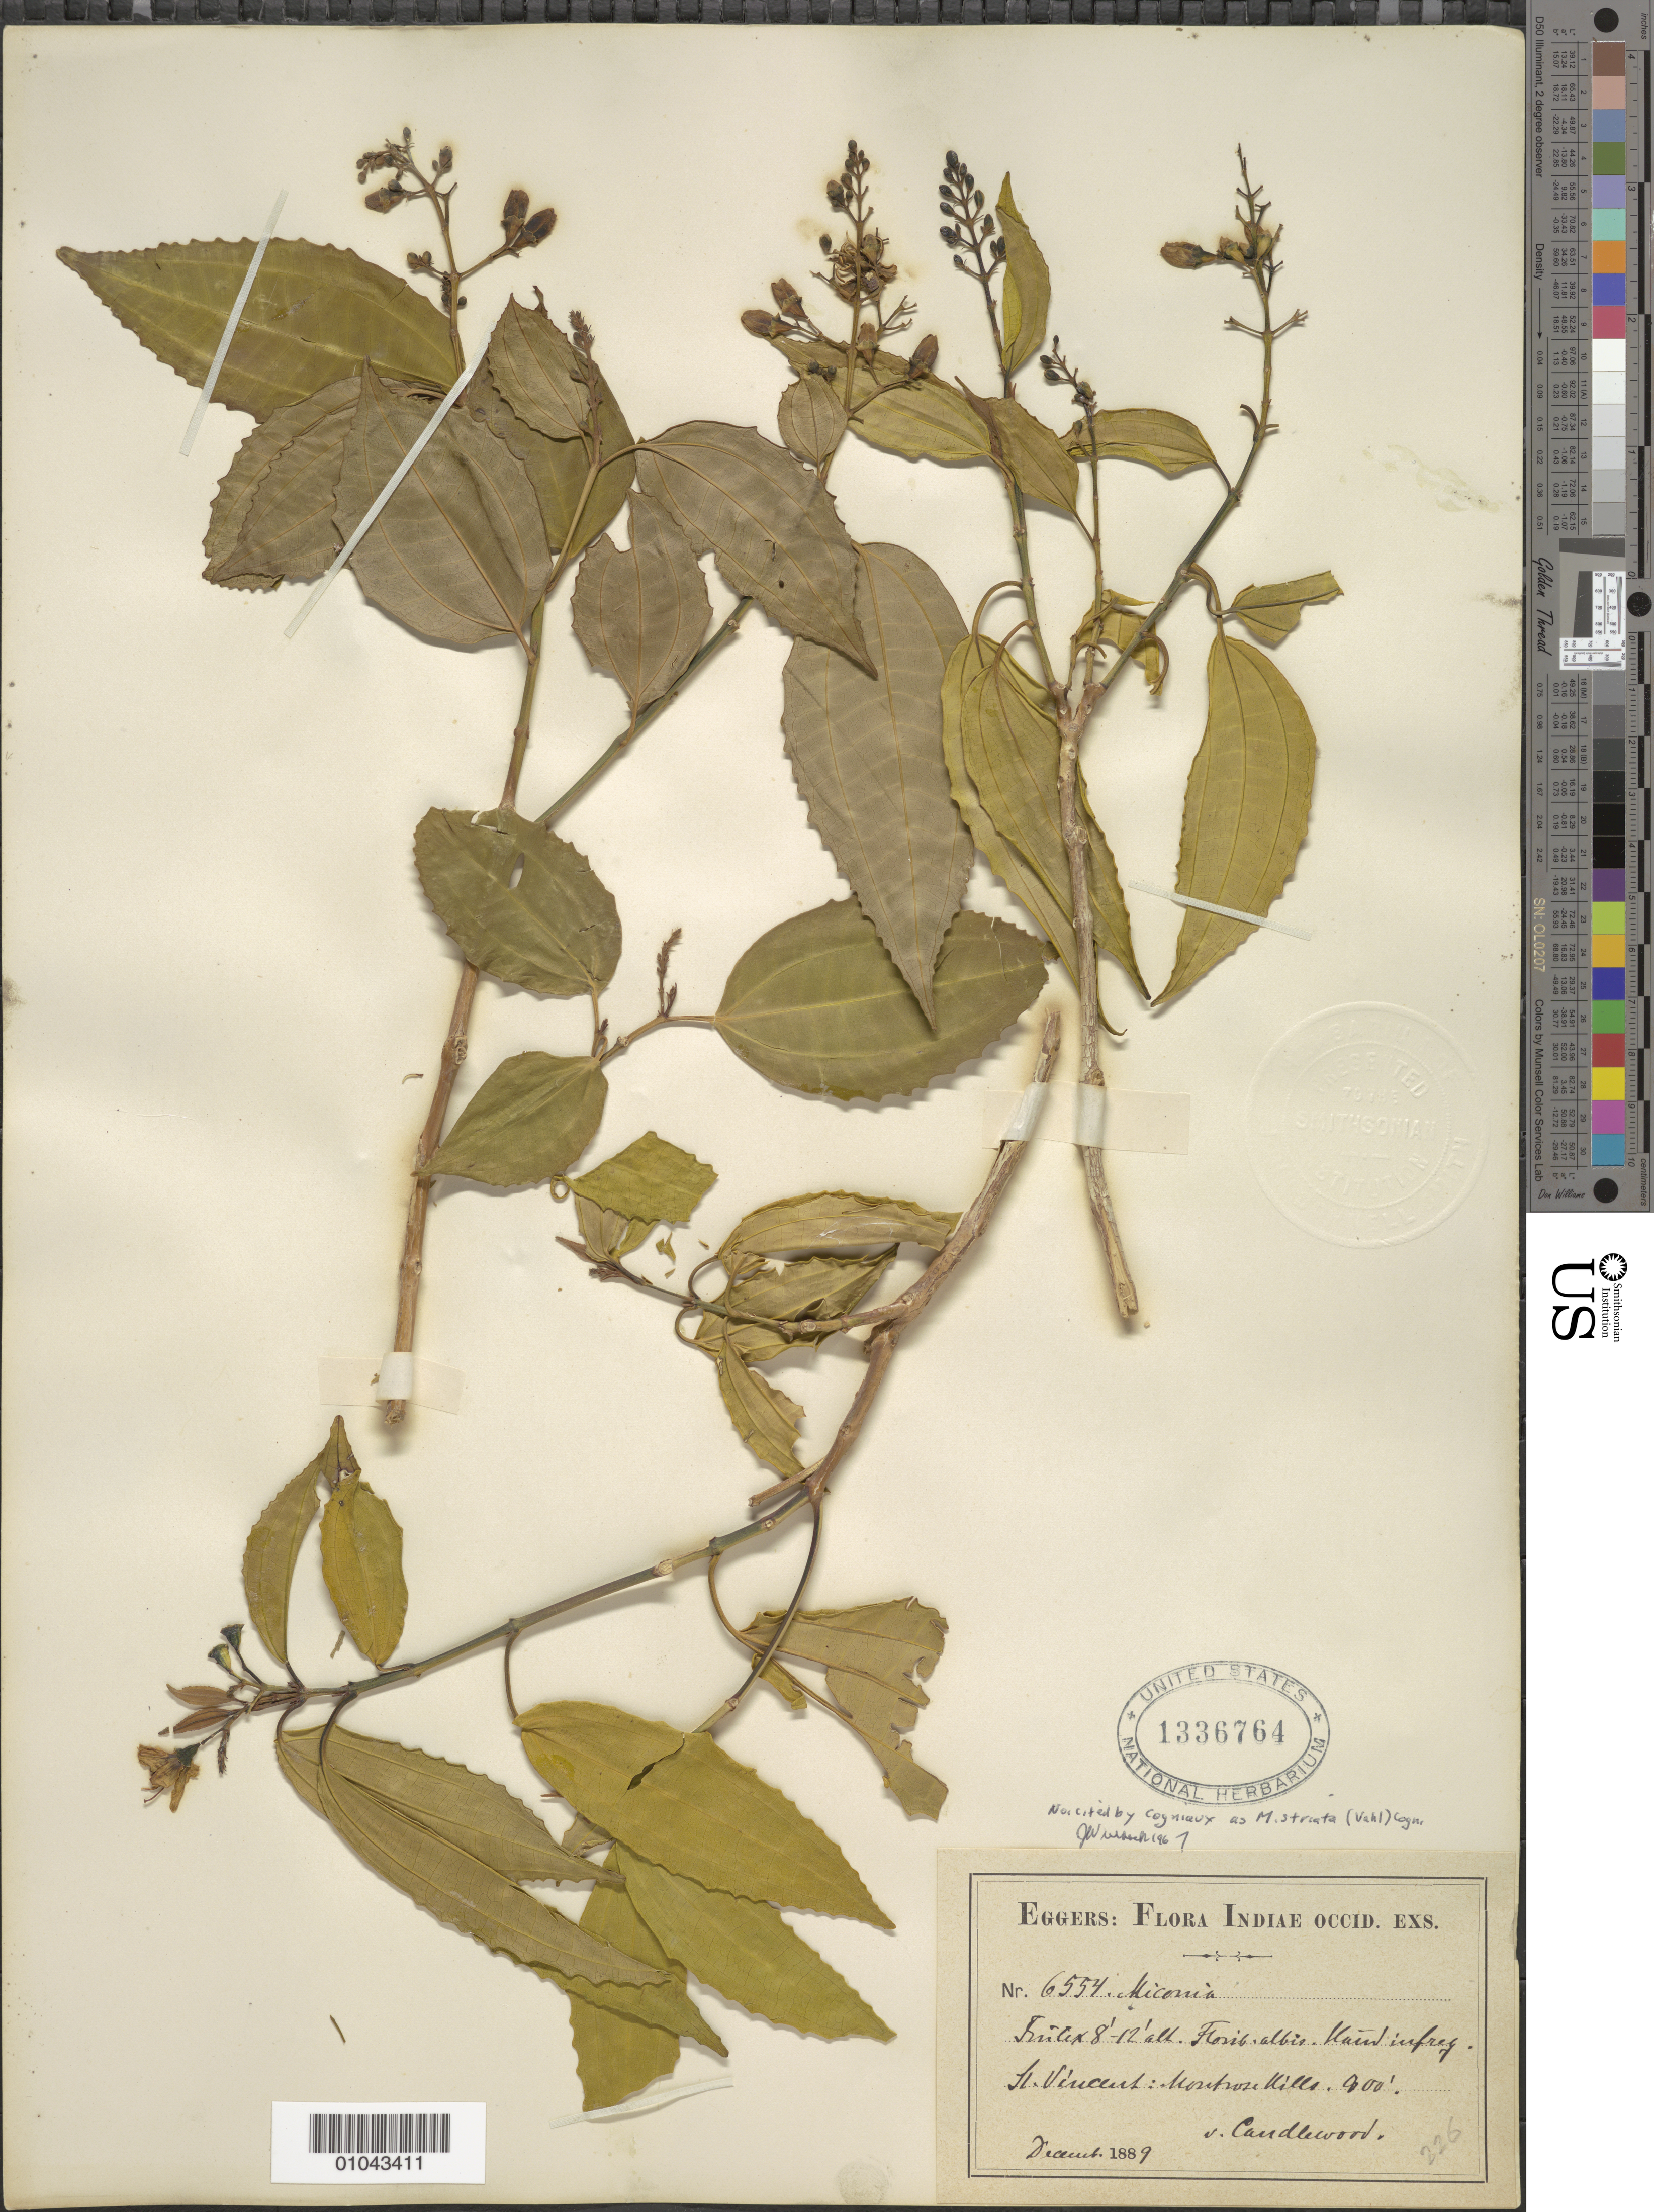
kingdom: Plantae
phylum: Tracheophyta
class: Magnoliopsida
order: Myrtales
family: Melastomataceae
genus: Miconia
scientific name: Miconia striata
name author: (Vahl) Cogn.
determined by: Wurdack, John J., (US), US (UNITED STATES)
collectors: H. F. A. von Eggers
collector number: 6554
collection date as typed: Dec 1889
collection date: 1889-12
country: St. Vincent - Grenadines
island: St. Vincent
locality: Montrose Hills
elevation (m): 244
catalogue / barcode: US 1336764